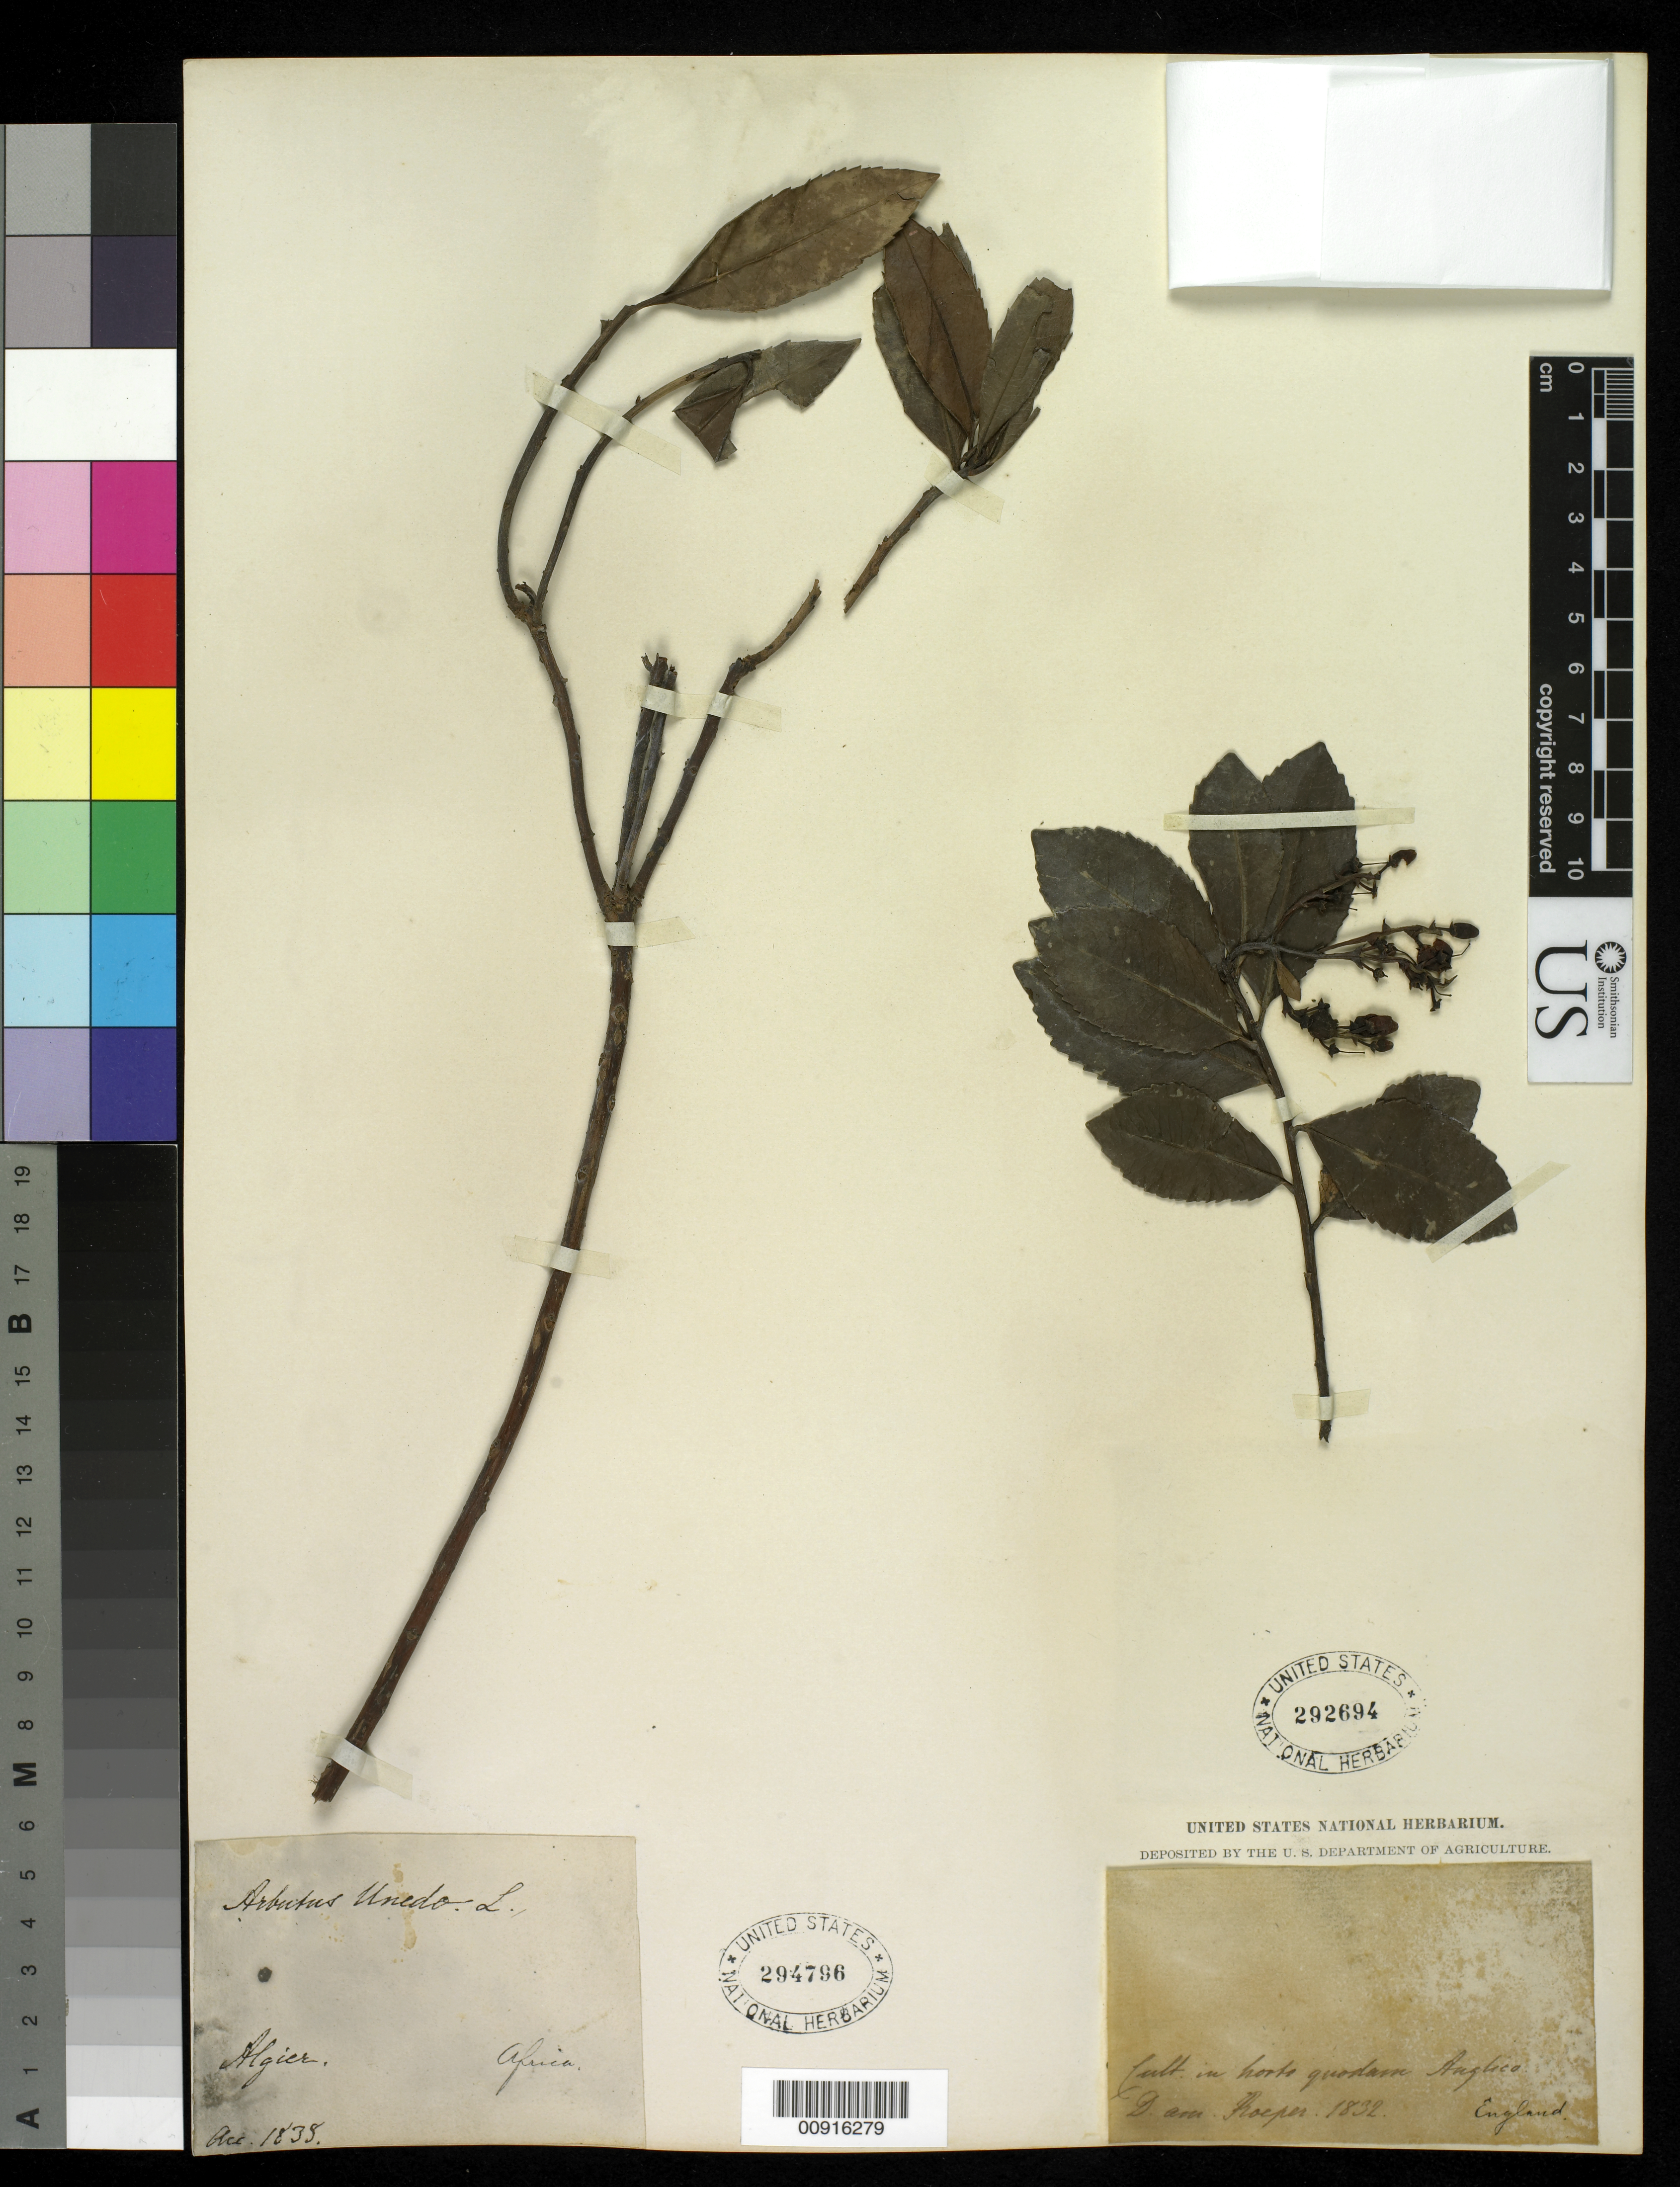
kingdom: Plantae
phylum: Tracheophyta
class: Magnoliopsida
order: Ericales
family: Ericaceae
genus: Arbutus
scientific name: Arbutus unedo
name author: L.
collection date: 1838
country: Algeria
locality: Cult. in horto quodam Anglico D. am Roeper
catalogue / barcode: US 294796